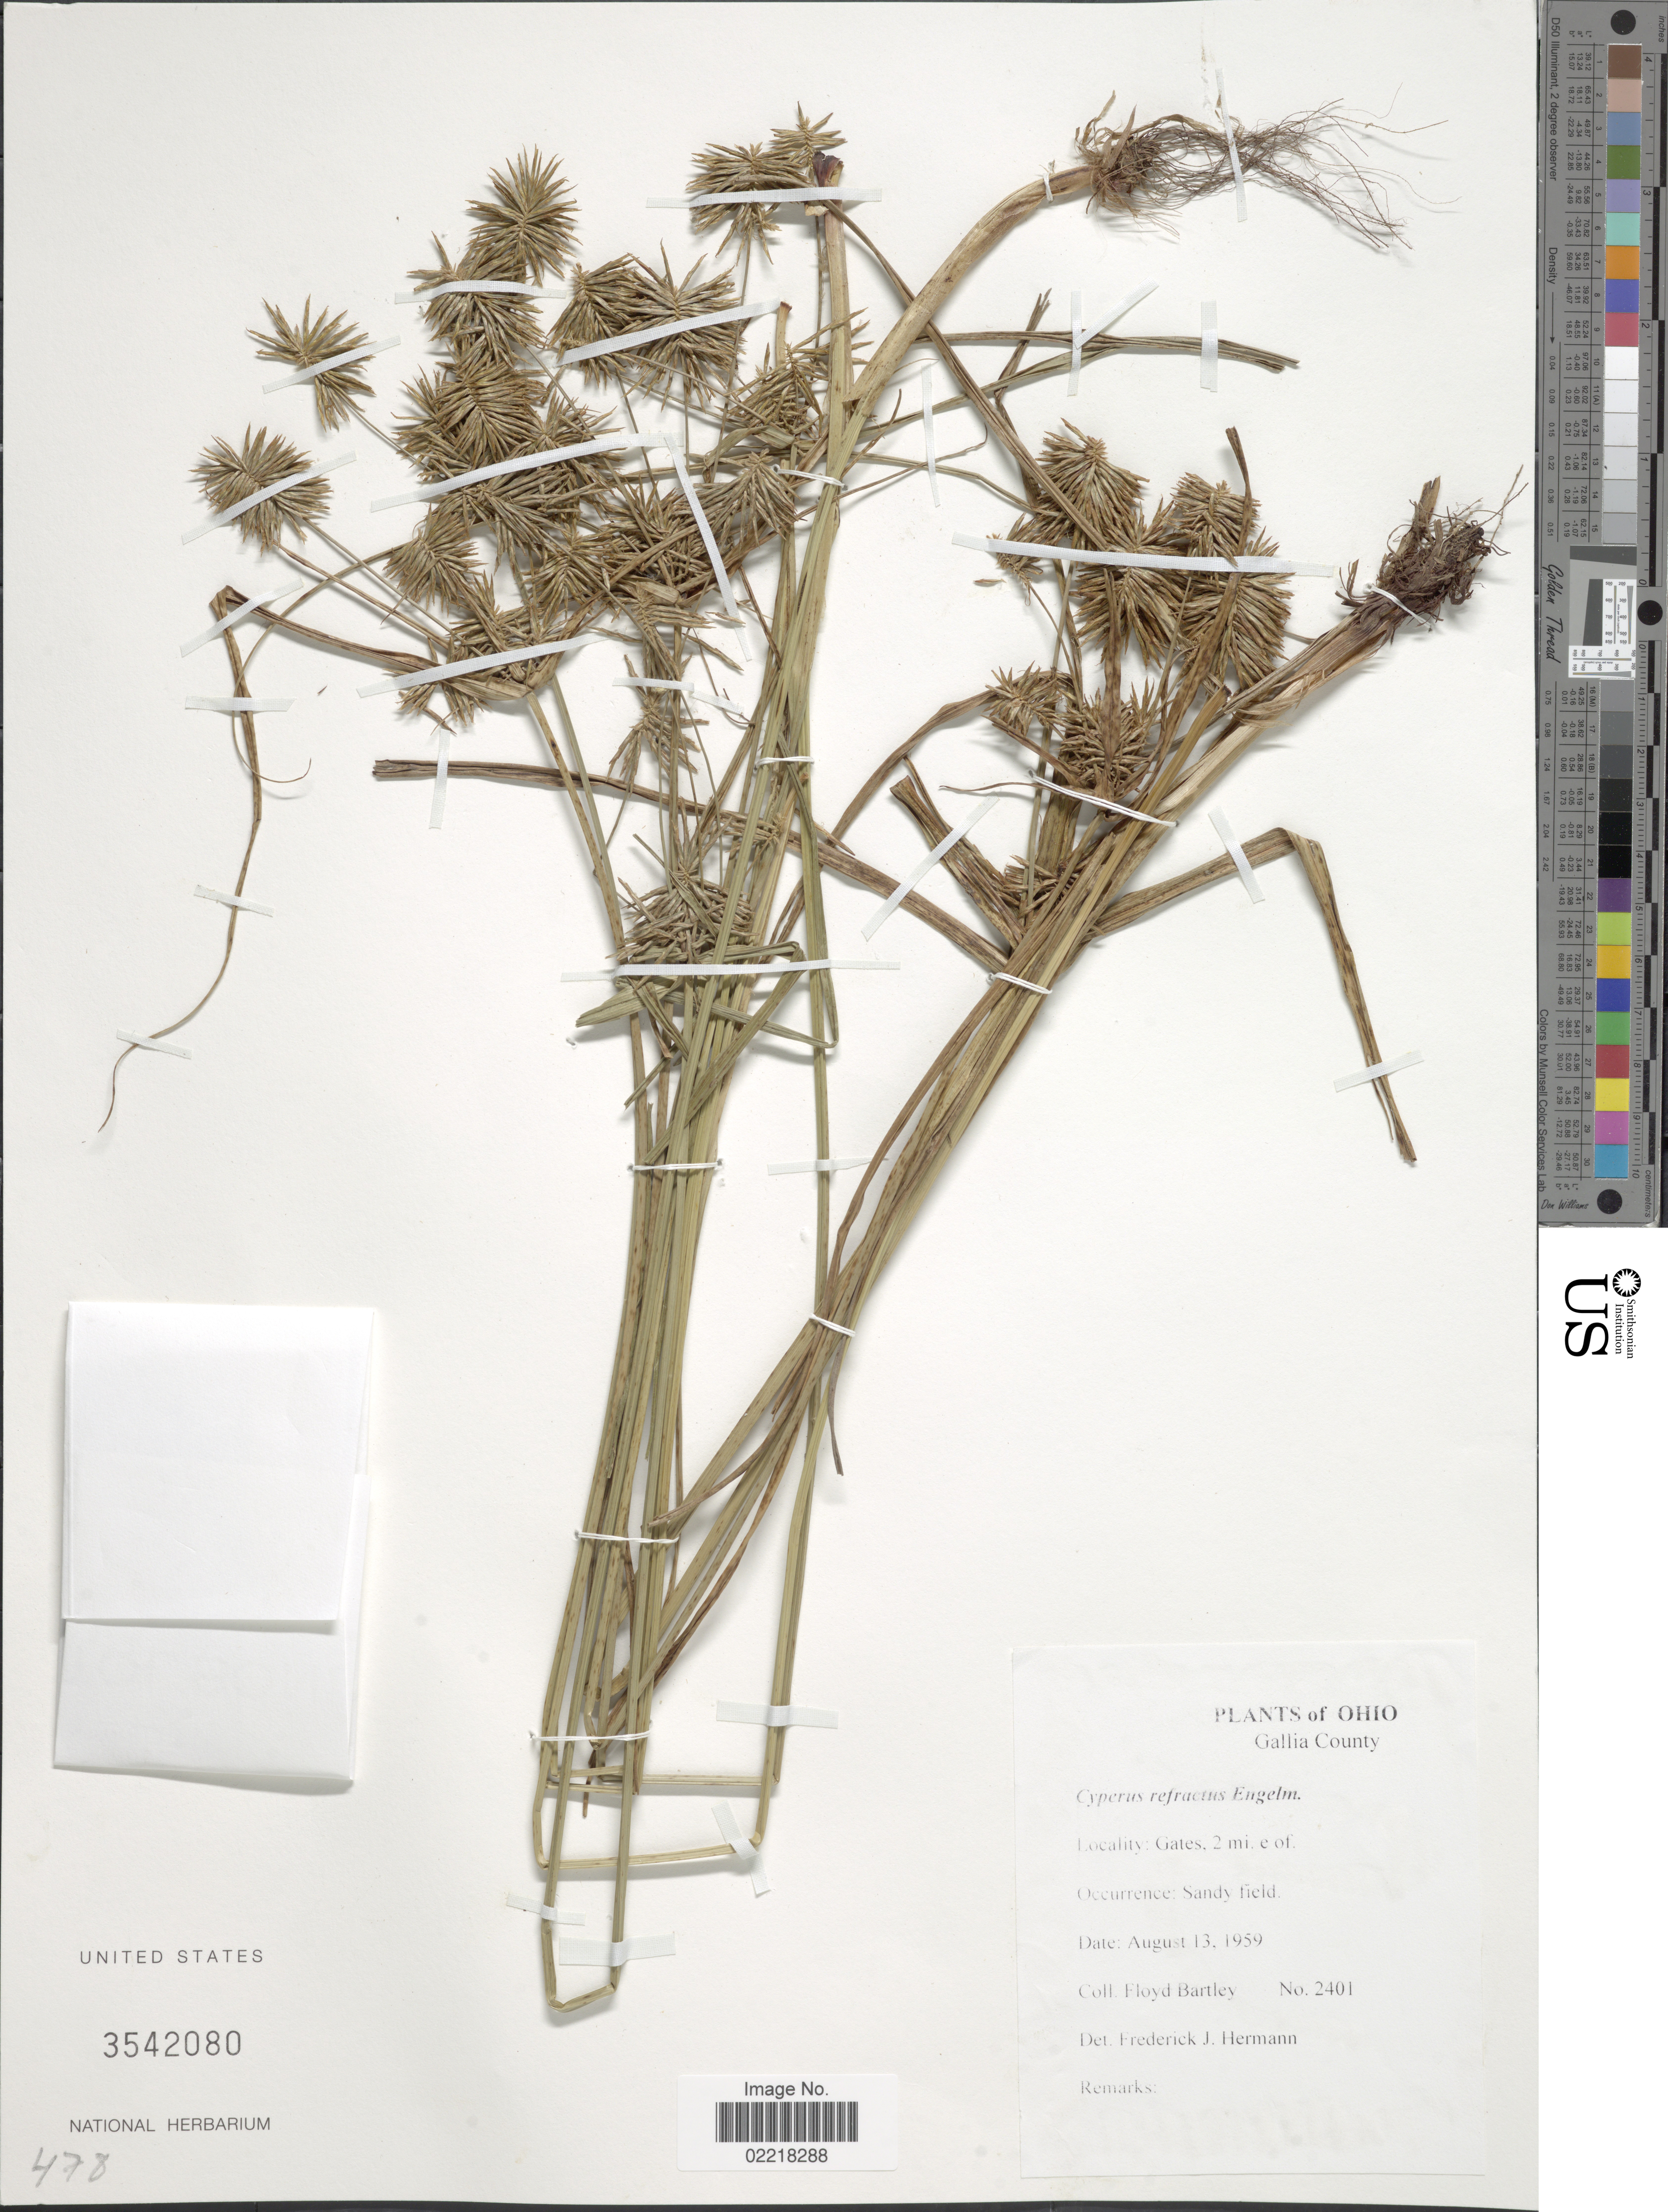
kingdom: Plantae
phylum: Tracheophyta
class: Liliopsida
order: Poales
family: Cyperaceae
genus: Cyperus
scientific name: Cyperus refractus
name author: Engelm. ex Boeckeler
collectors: F. Bartley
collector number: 2401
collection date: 1959-08-13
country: United States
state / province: Ohio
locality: Gallia County, Gates, 2 mi e. of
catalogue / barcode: US 3542080